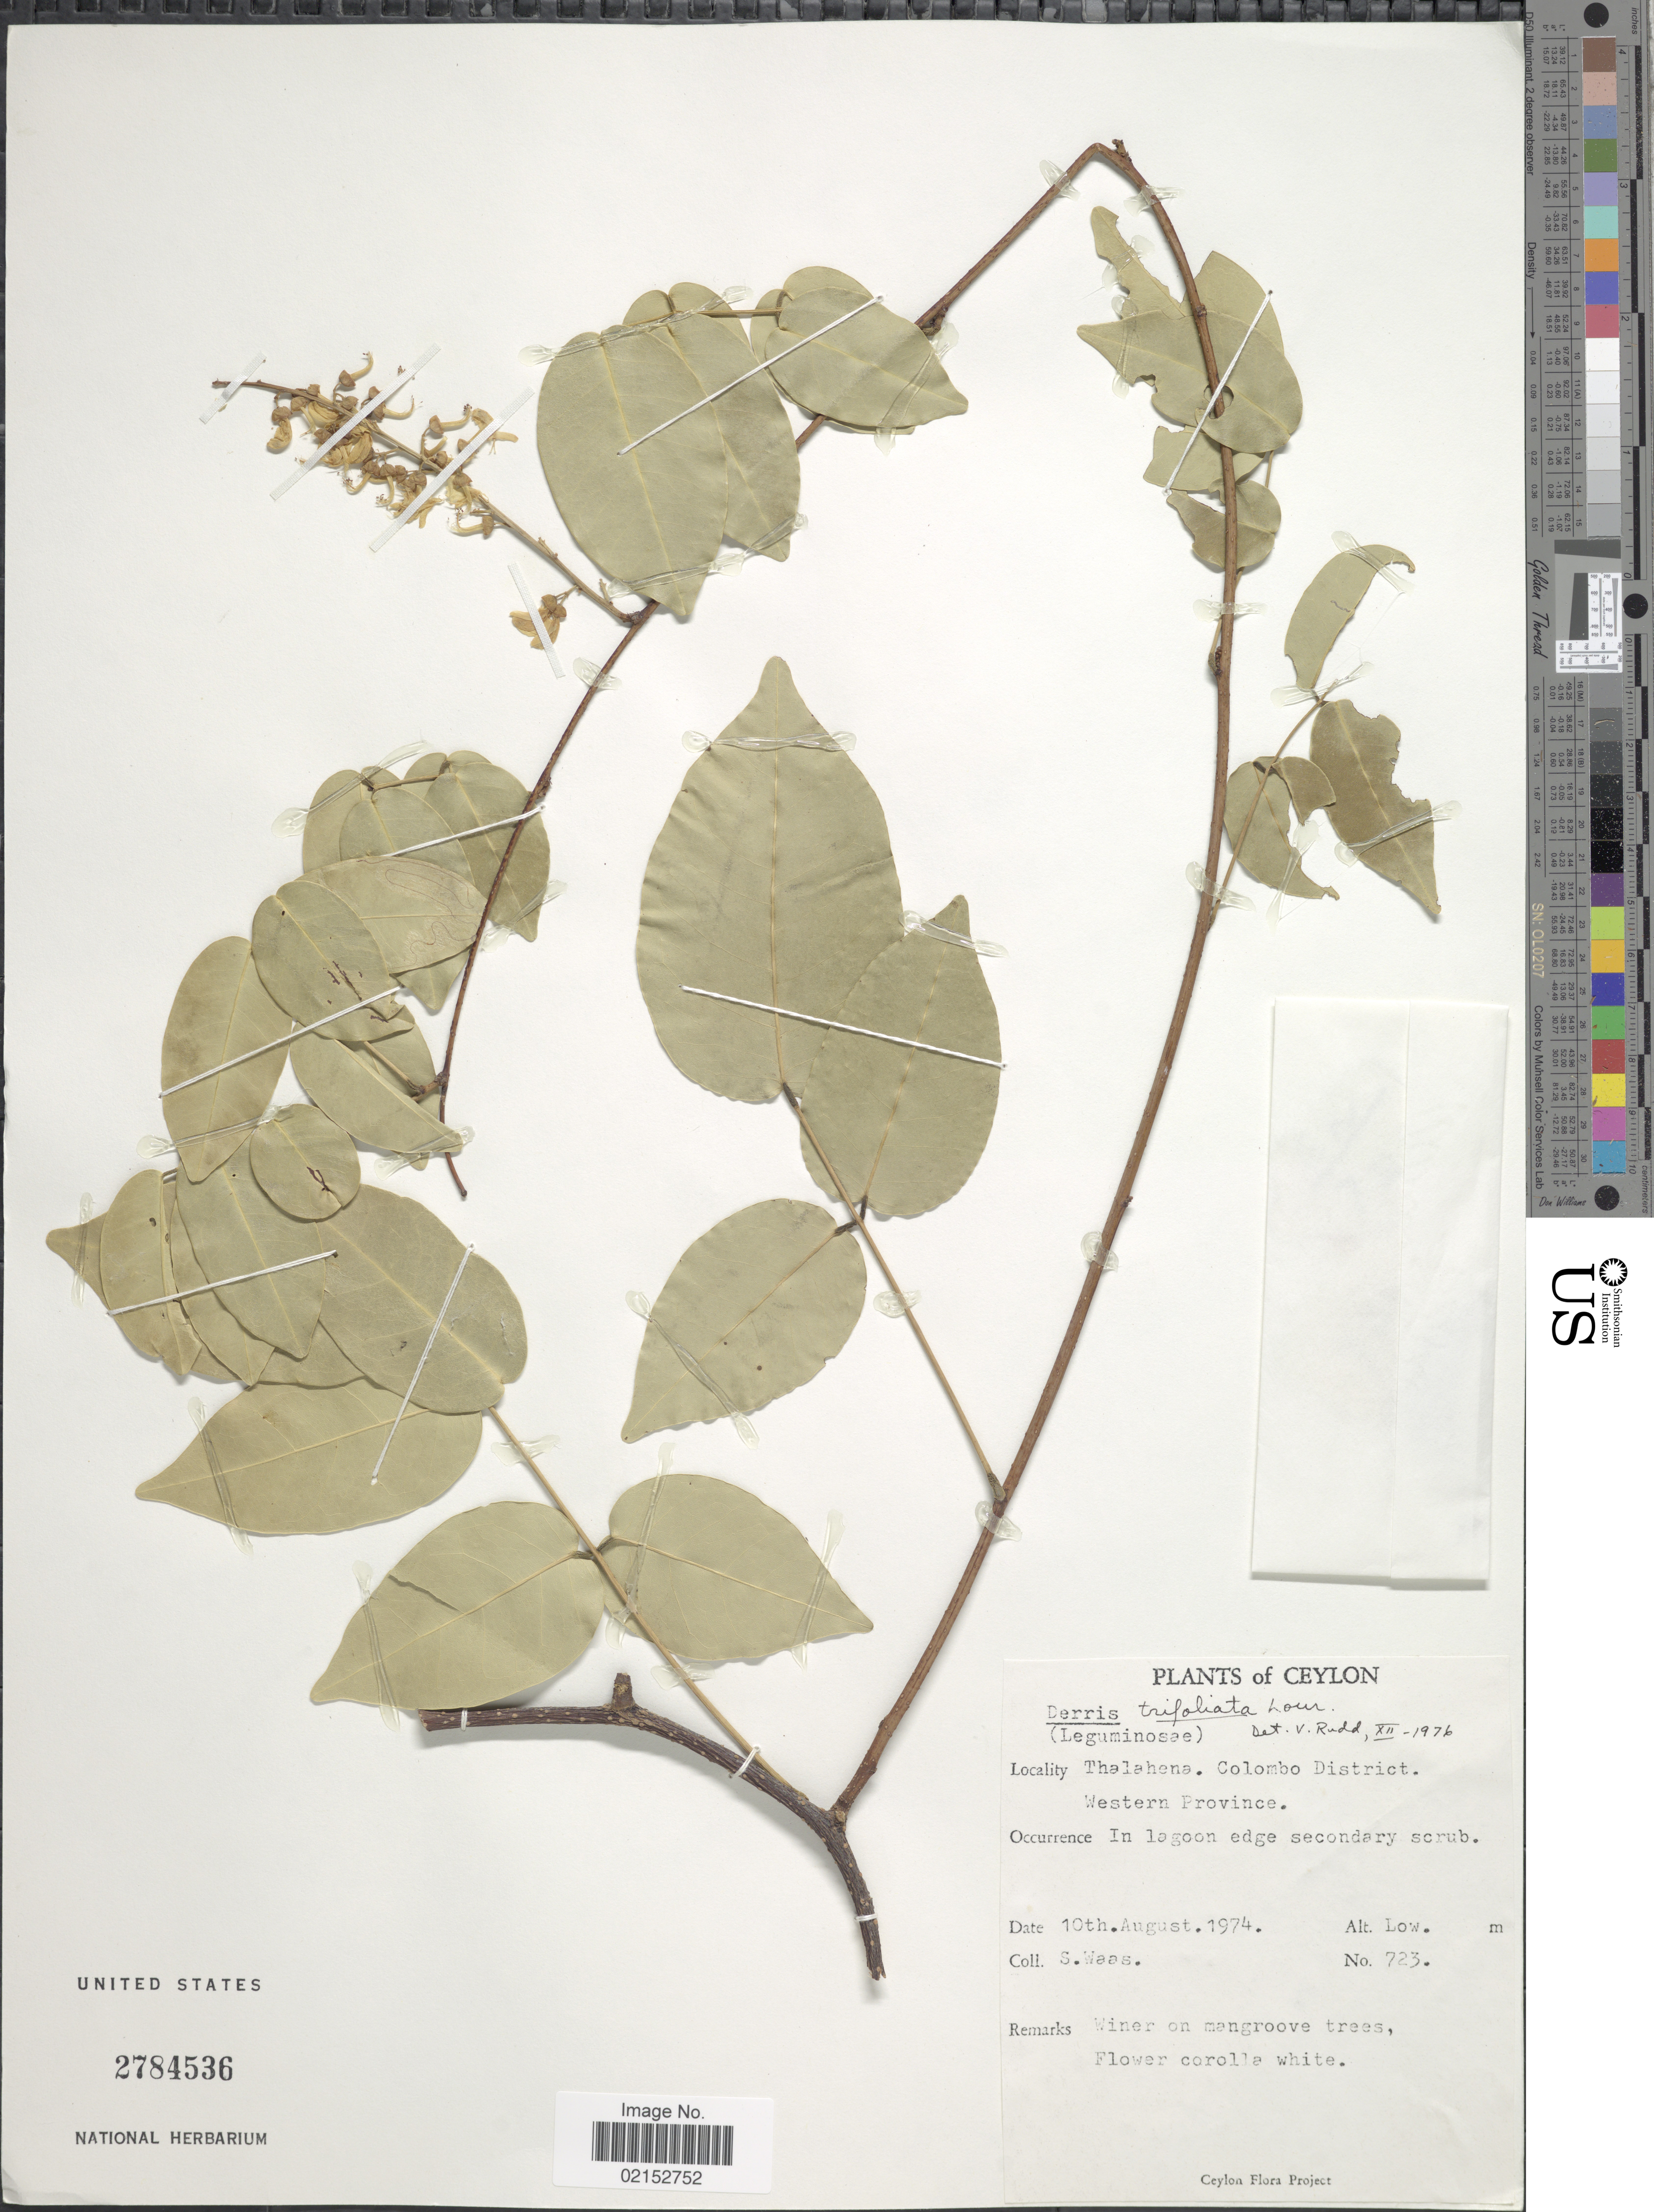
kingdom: Plantae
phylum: Tracheophyta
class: Magnoliopsida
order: Fabales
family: Fabaceae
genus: Derris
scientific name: Derris trifoliata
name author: Lour.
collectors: S. Waas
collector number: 723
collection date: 1974-08-10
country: Sri Lanka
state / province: North Western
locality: Ceylon, Thalahena, Colombo District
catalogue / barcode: US 2784536